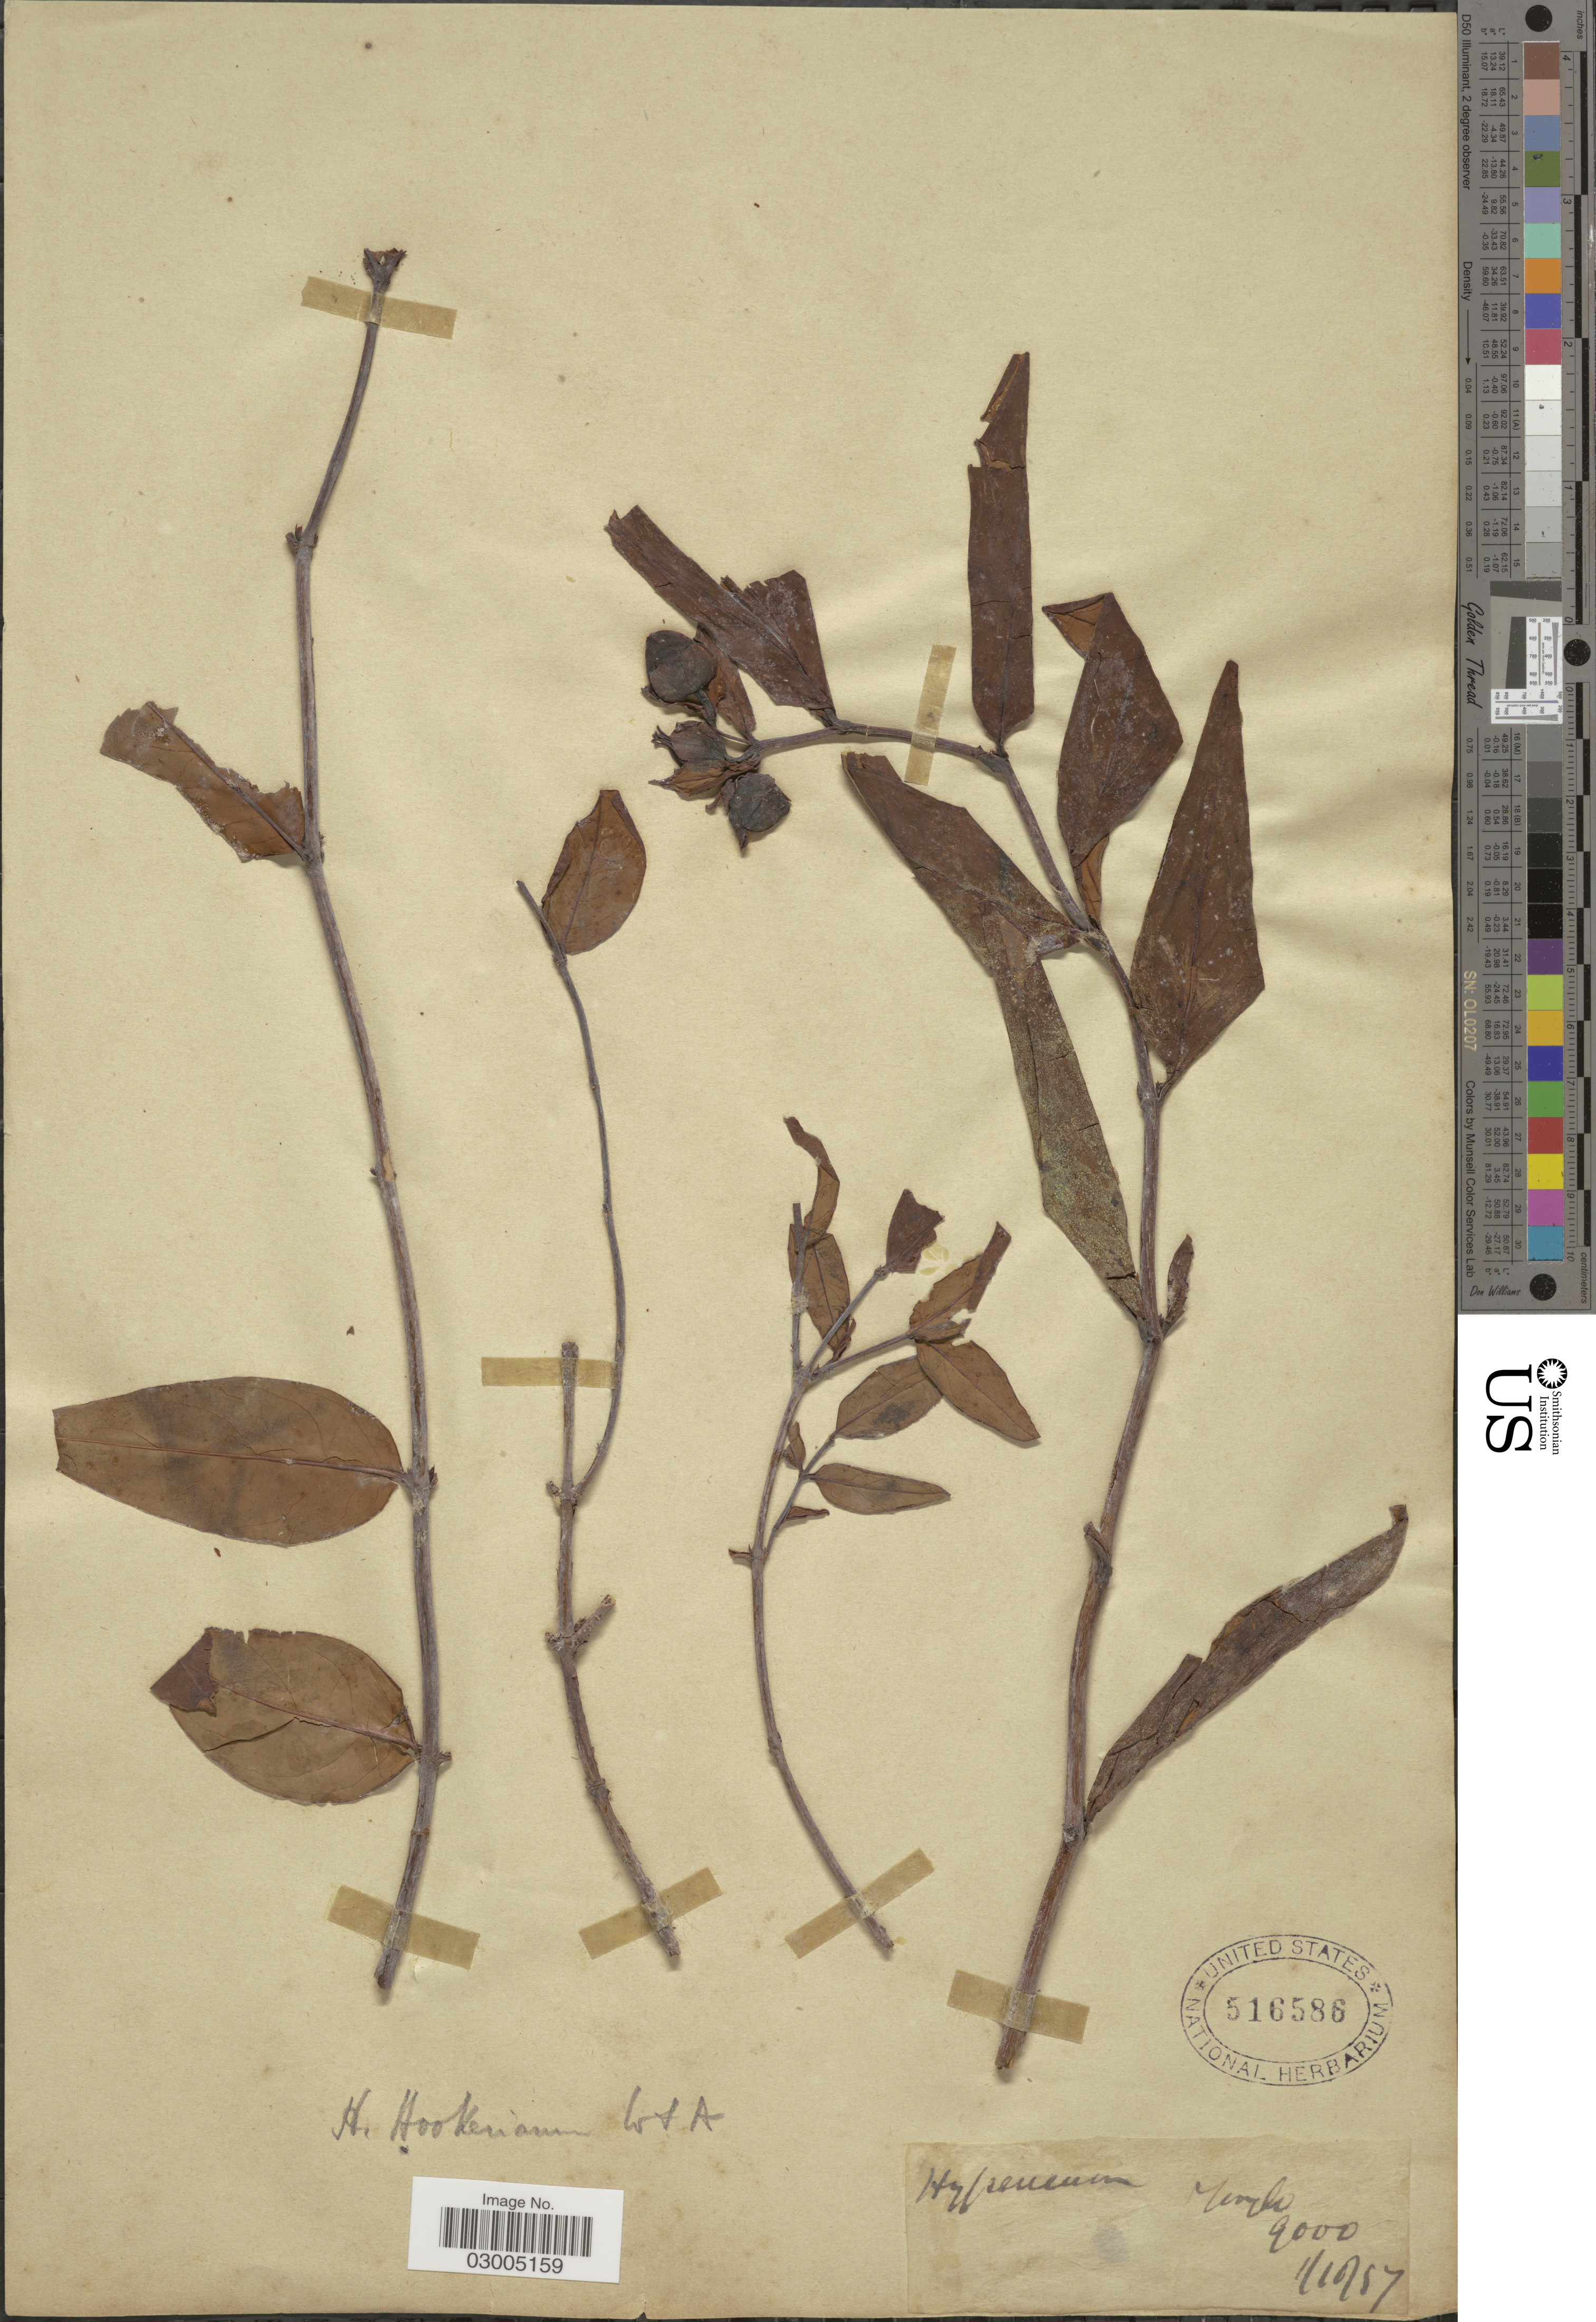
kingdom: Plantae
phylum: Tracheophyta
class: Magnoliopsida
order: Malpighiales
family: Hypericaceae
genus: Hypericum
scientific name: Hypericum hookerianum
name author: Wight & Arn.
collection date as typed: Transcribed d/m/y: 1/10/57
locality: Meoyla. [interpreted]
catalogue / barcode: US 516586